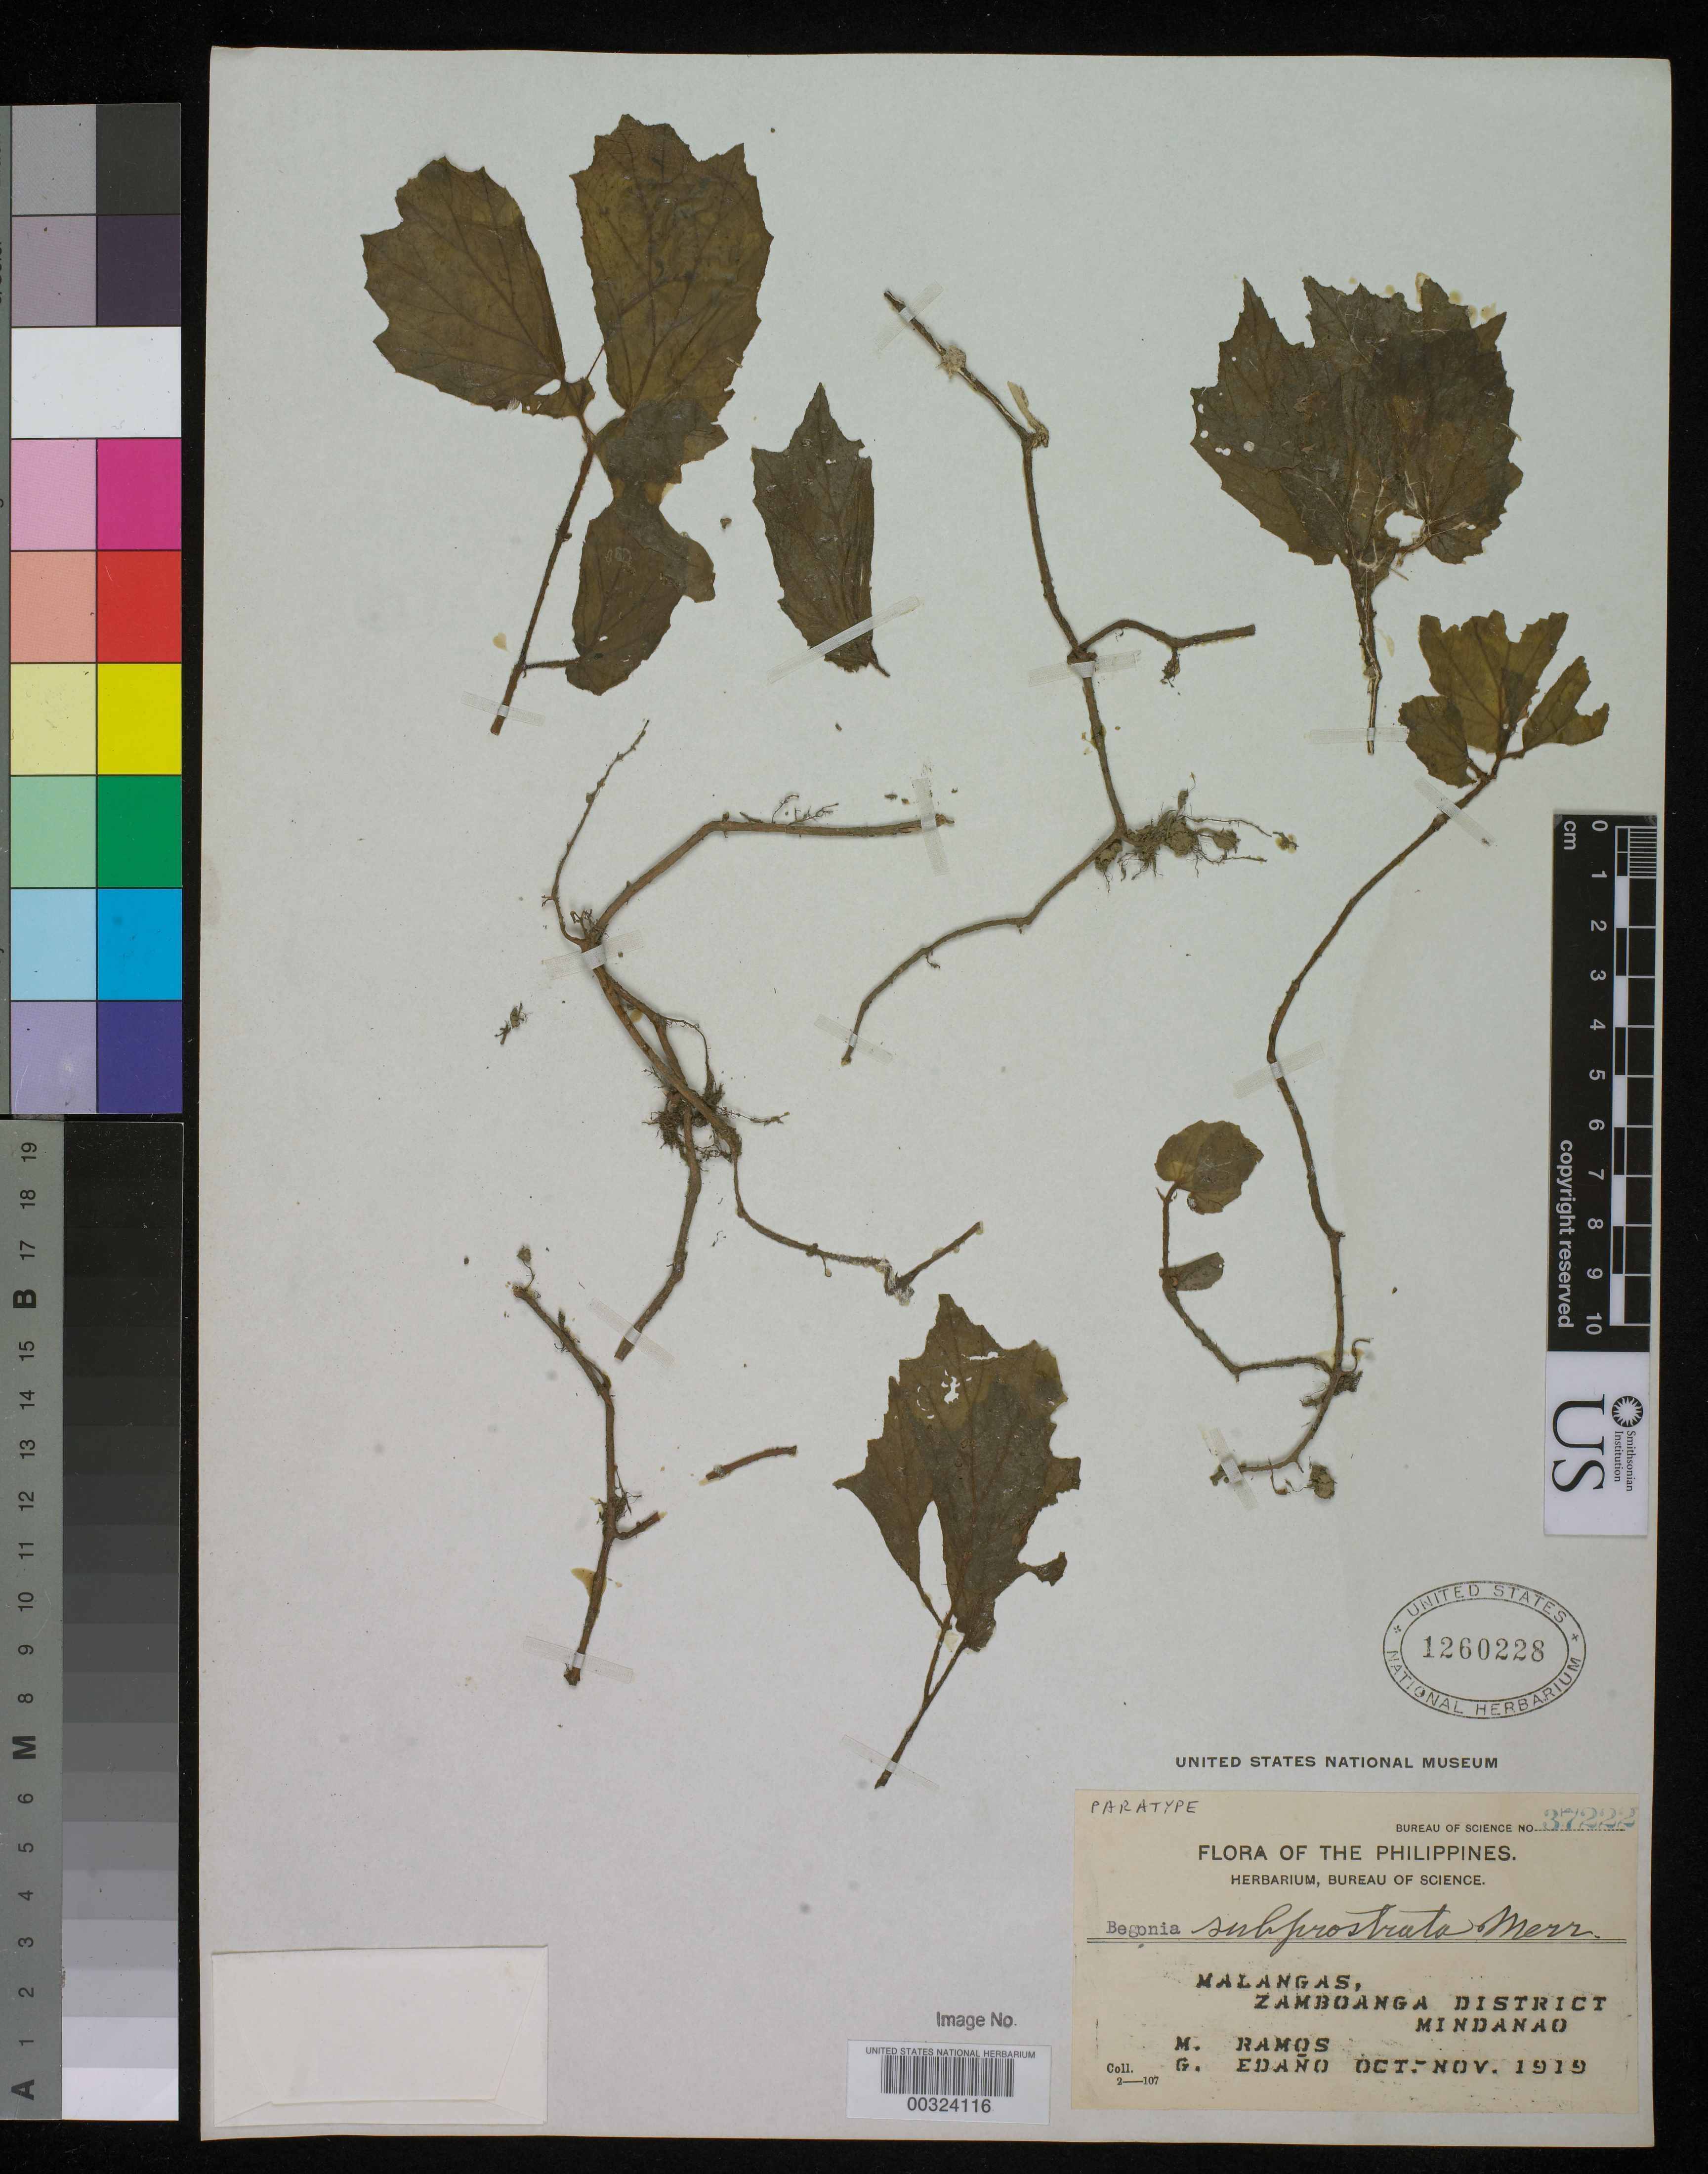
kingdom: Plantae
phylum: Tracheophyta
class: Magnoliopsida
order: Cucurbitales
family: Begoniaceae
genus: Begonia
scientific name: Begonia subprostrata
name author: Merr.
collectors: M. Ramos & G. E. Edaño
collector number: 37222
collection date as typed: Oct 1919 to -- Nov 1919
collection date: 1919-10/1919-11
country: Philippines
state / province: Zamboanga Peninsula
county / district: Zamboanga del Norte / Zamboanga del Sur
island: Mindanao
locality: Malangas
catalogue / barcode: US 1260228